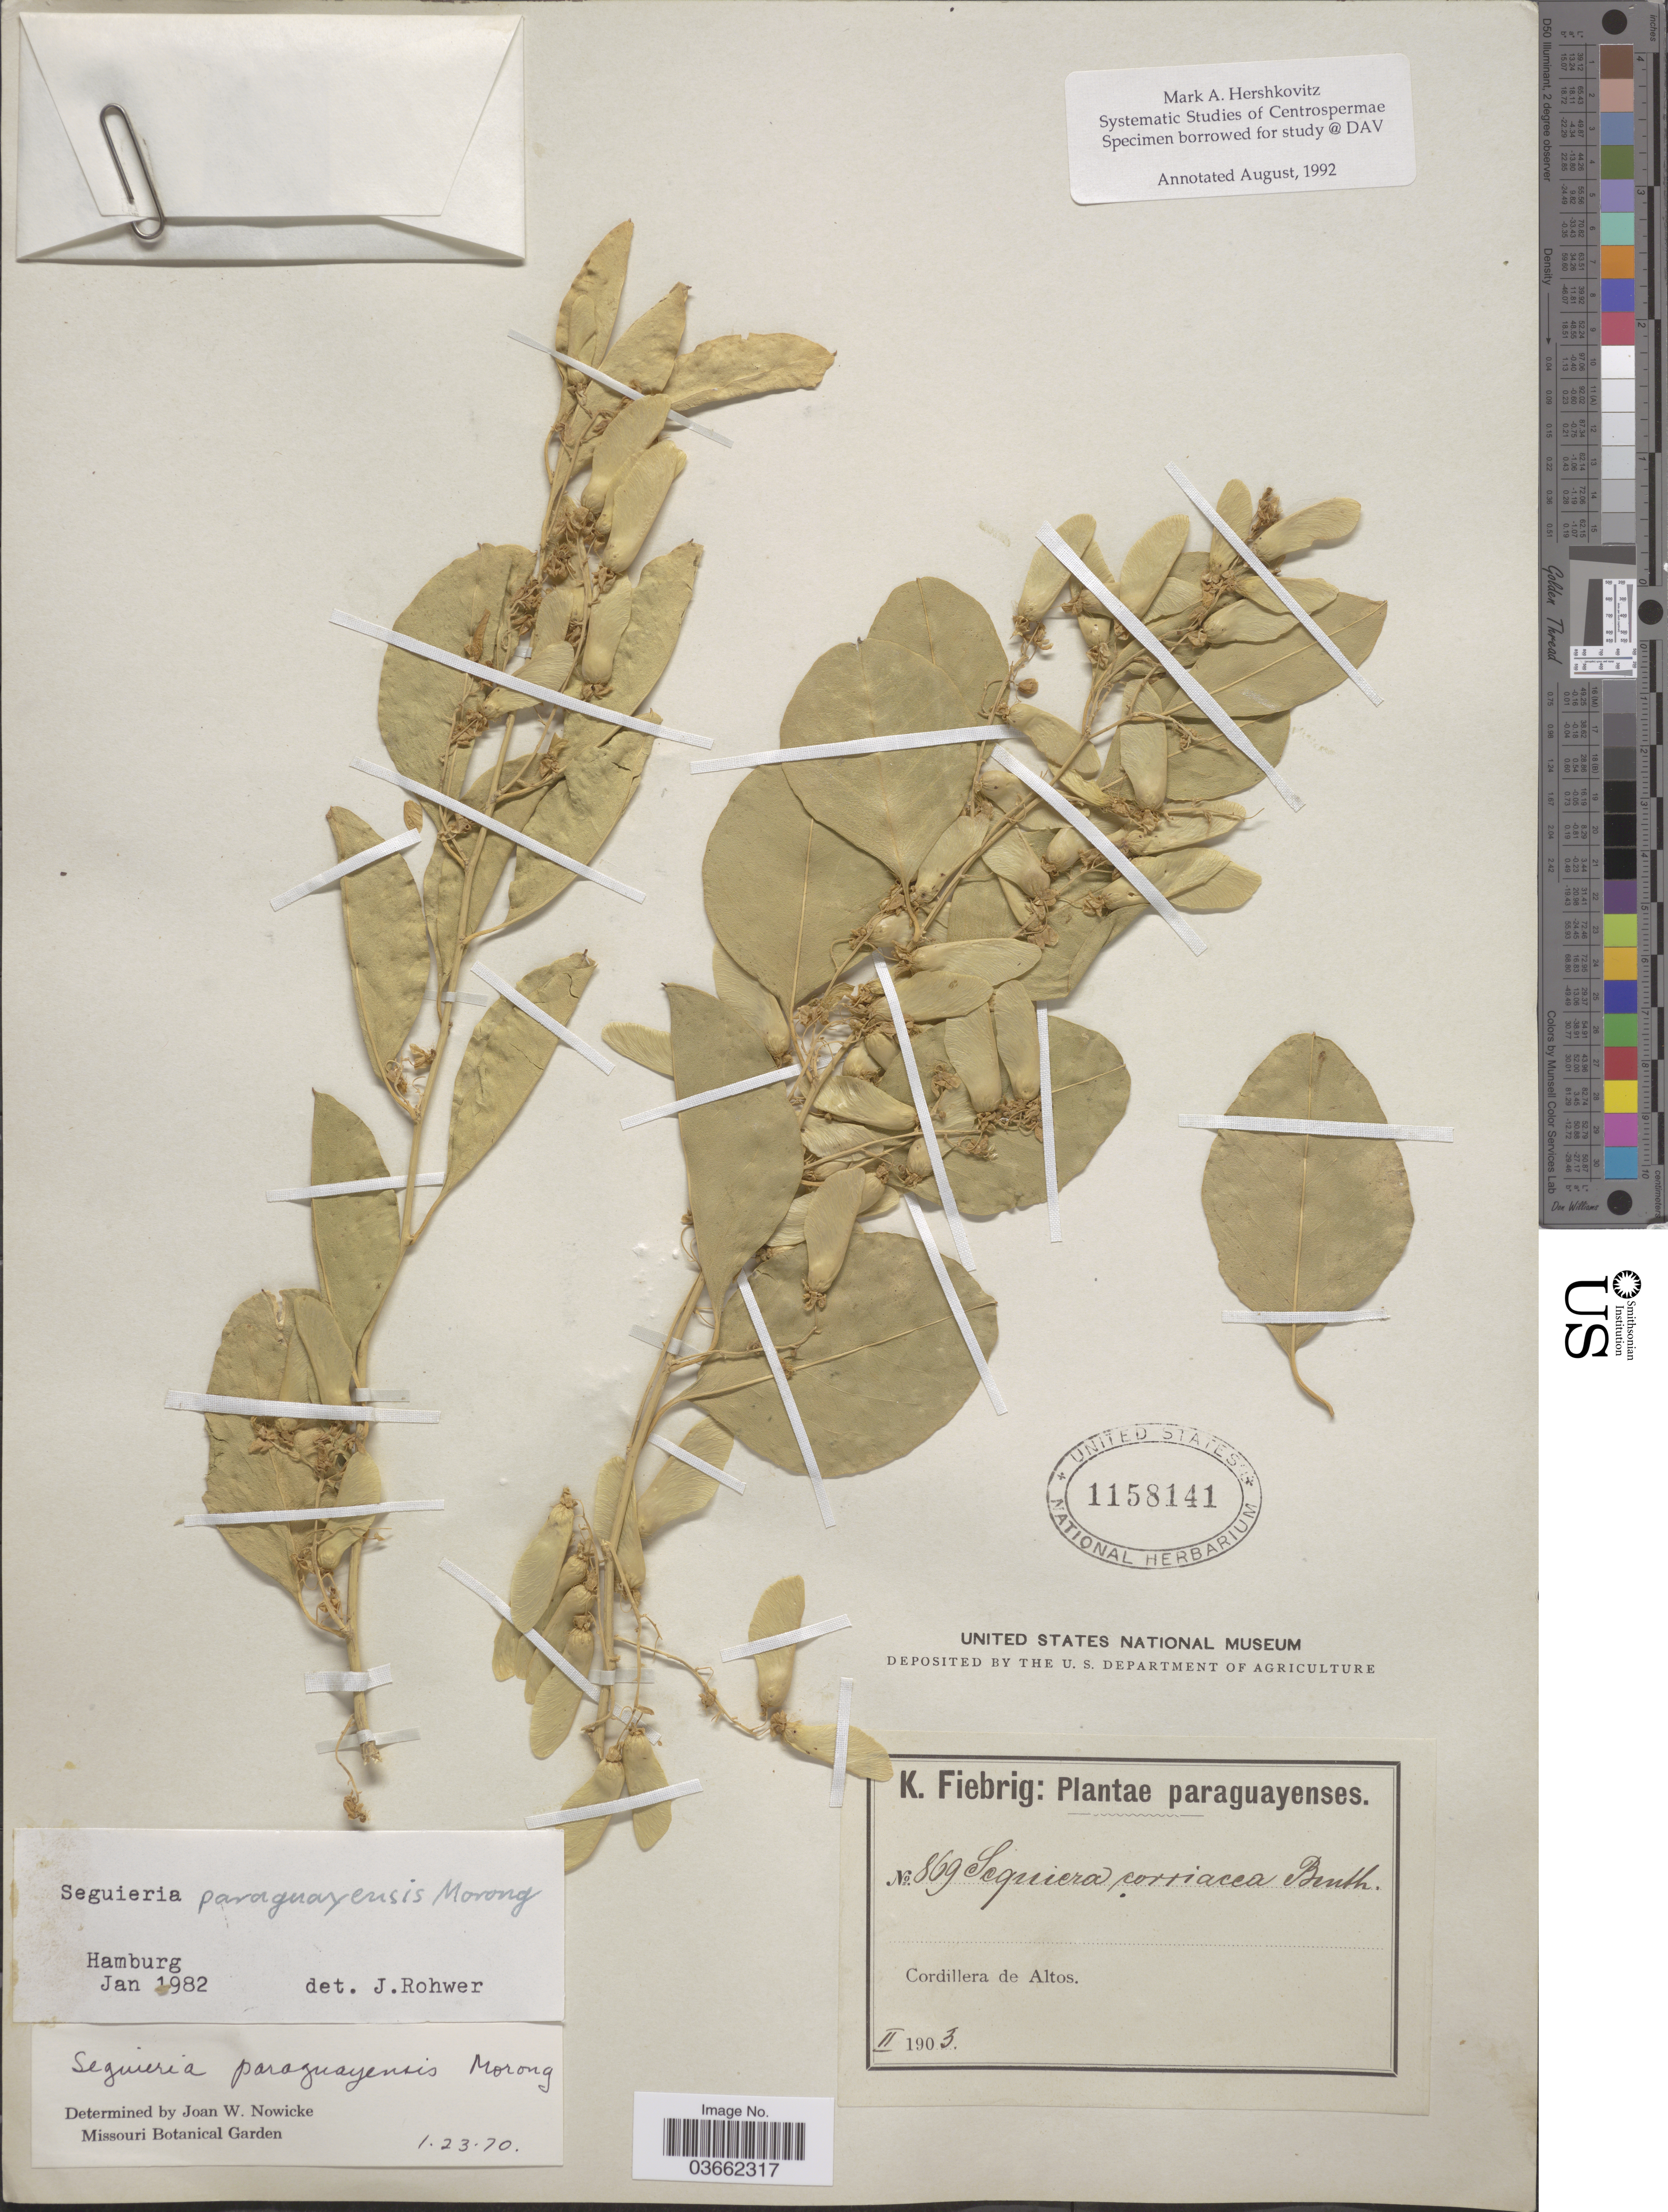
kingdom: Plantae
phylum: Tracheophyta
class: Magnoliopsida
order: Caryophyllales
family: Phytolaccaceae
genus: Seguieria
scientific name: Seguieria paraguayensis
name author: Morong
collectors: K. Fiebrig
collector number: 869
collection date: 1903-02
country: Paraguay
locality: Cordillera de Altos.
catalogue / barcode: US 1158141